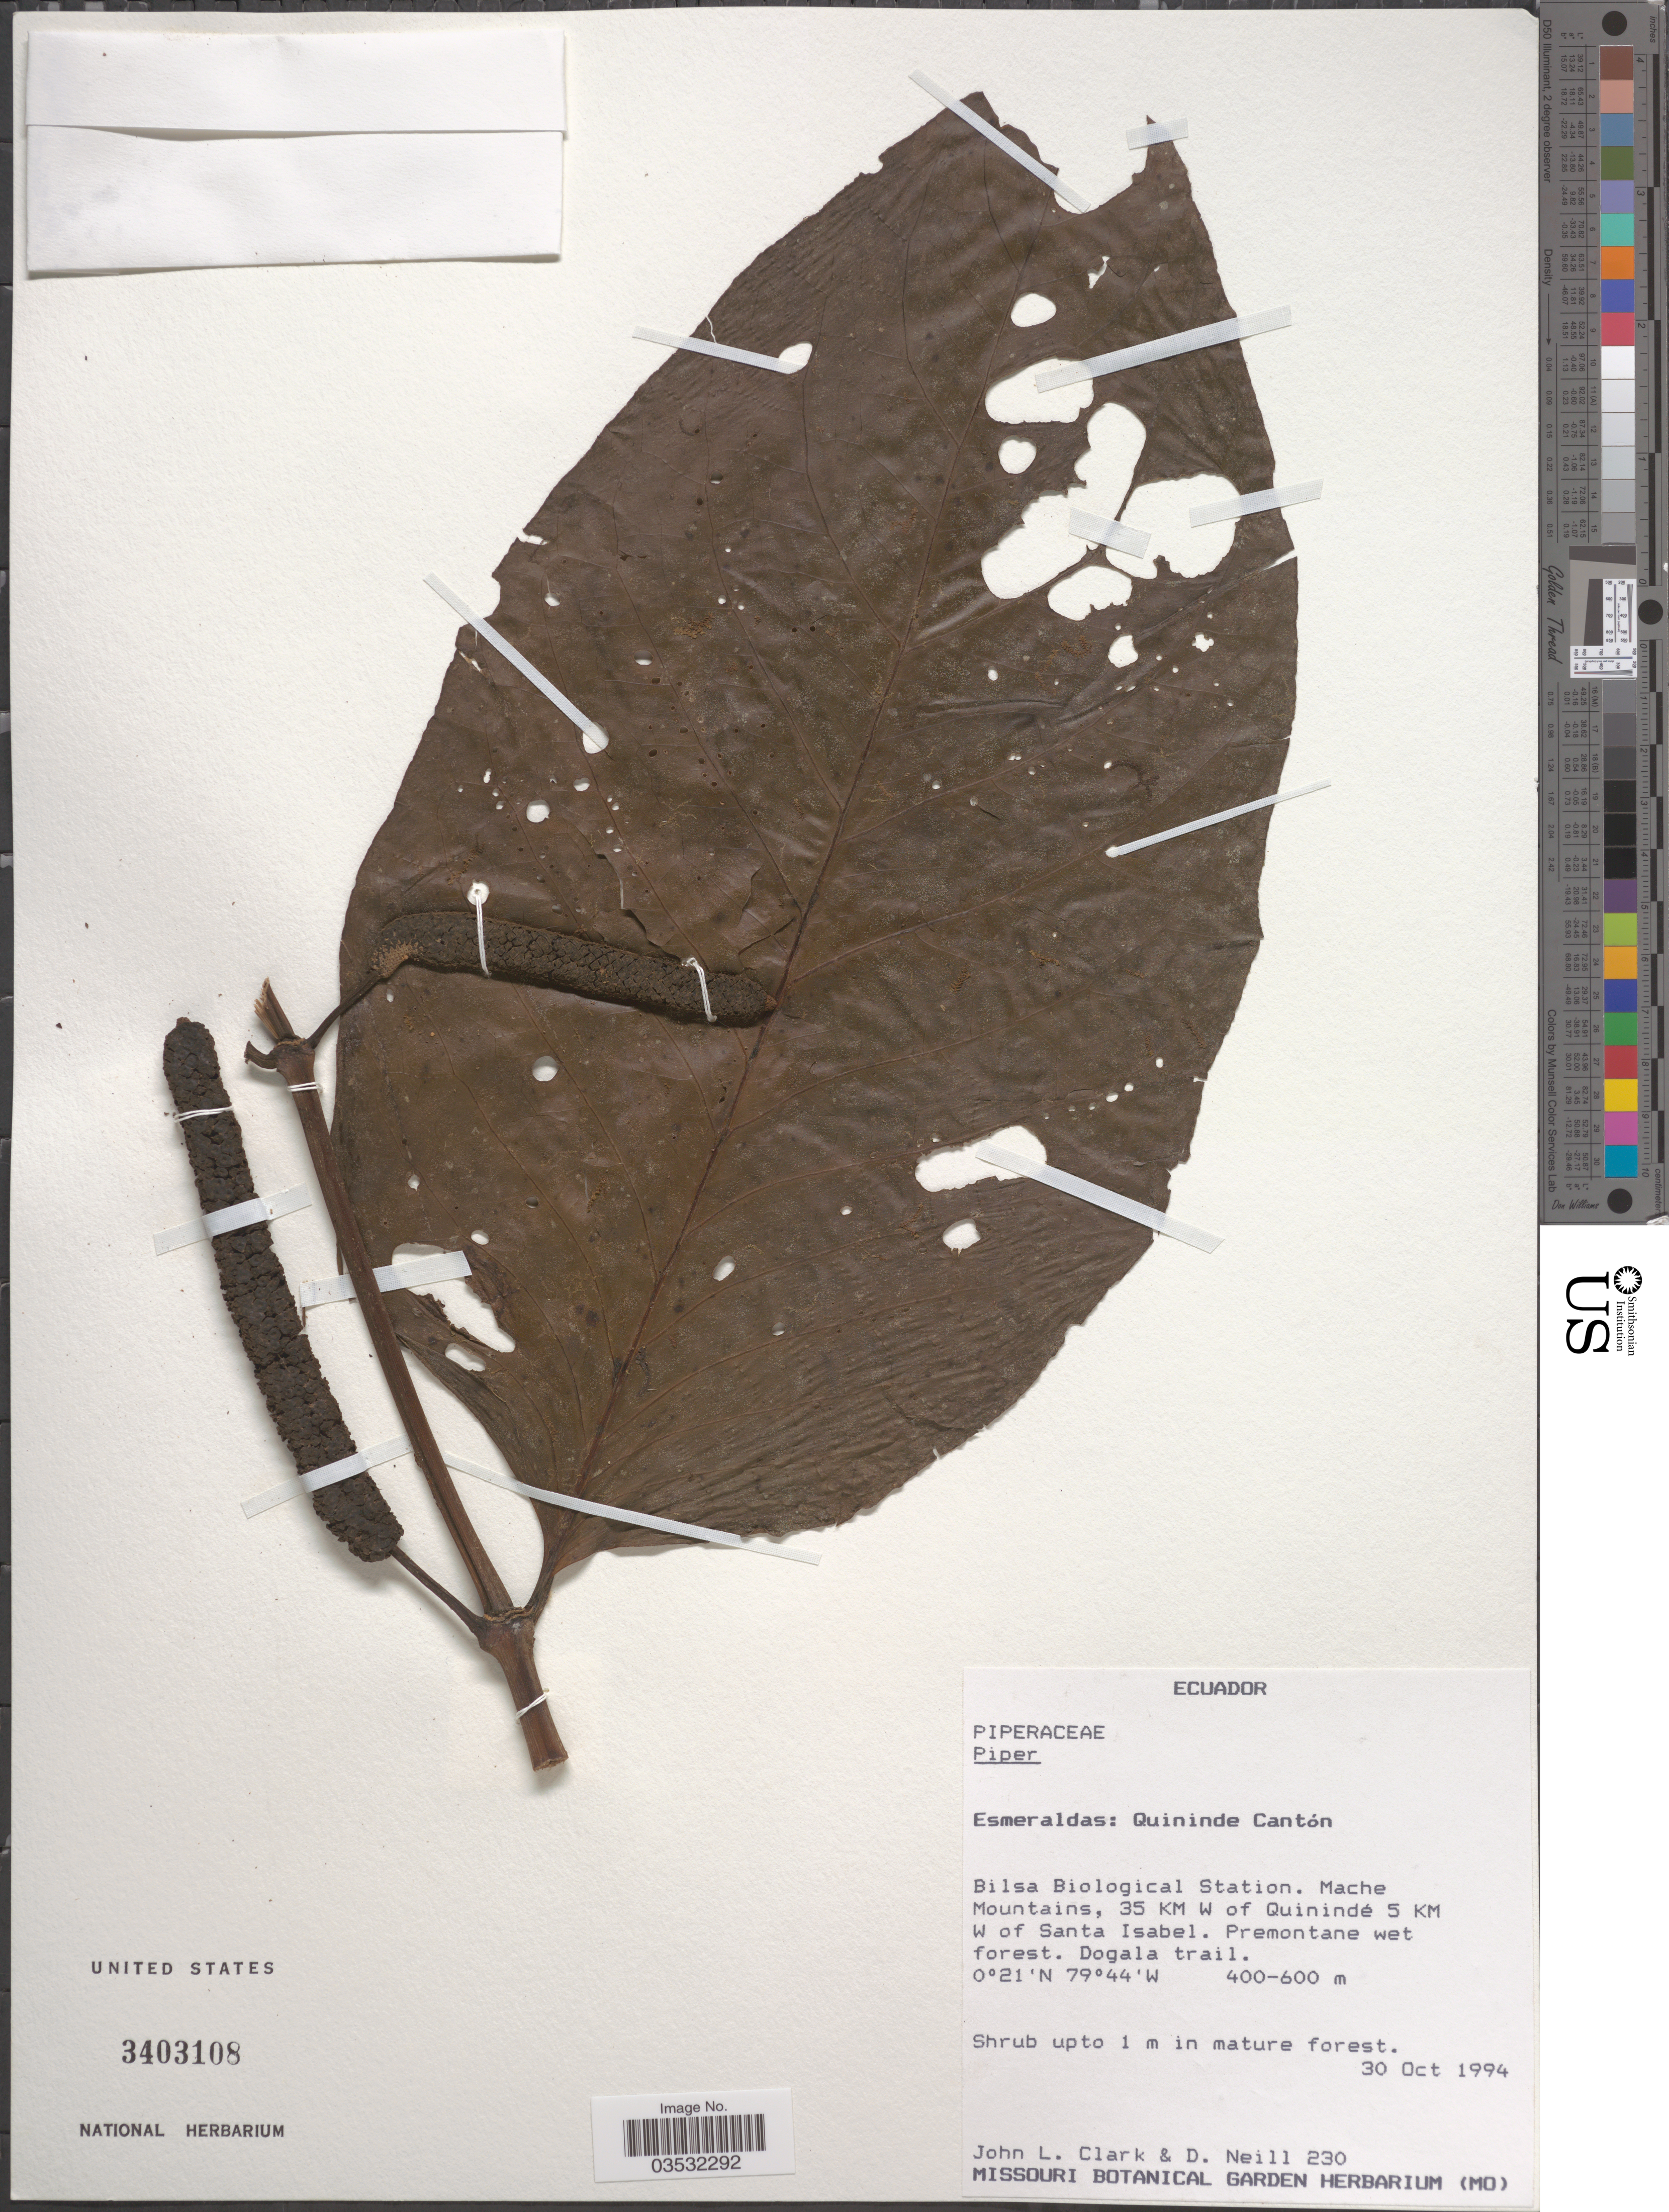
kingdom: Plantae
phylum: Tracheophyta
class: Magnoliopsida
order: Piperales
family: Piperaceae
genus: Piper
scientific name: Piper sp.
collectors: J. L. Clark & D. Neill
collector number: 230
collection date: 1994-10-30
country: Ecuador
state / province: Esmeraldas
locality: Quininde Cantón. Bilsa Biological Station. Mache Mountains, 35 KM W of Quinindé 5 KM W of Santa Isabel. Premontane wet forest. Dogala trail.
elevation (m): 400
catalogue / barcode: US 3403108